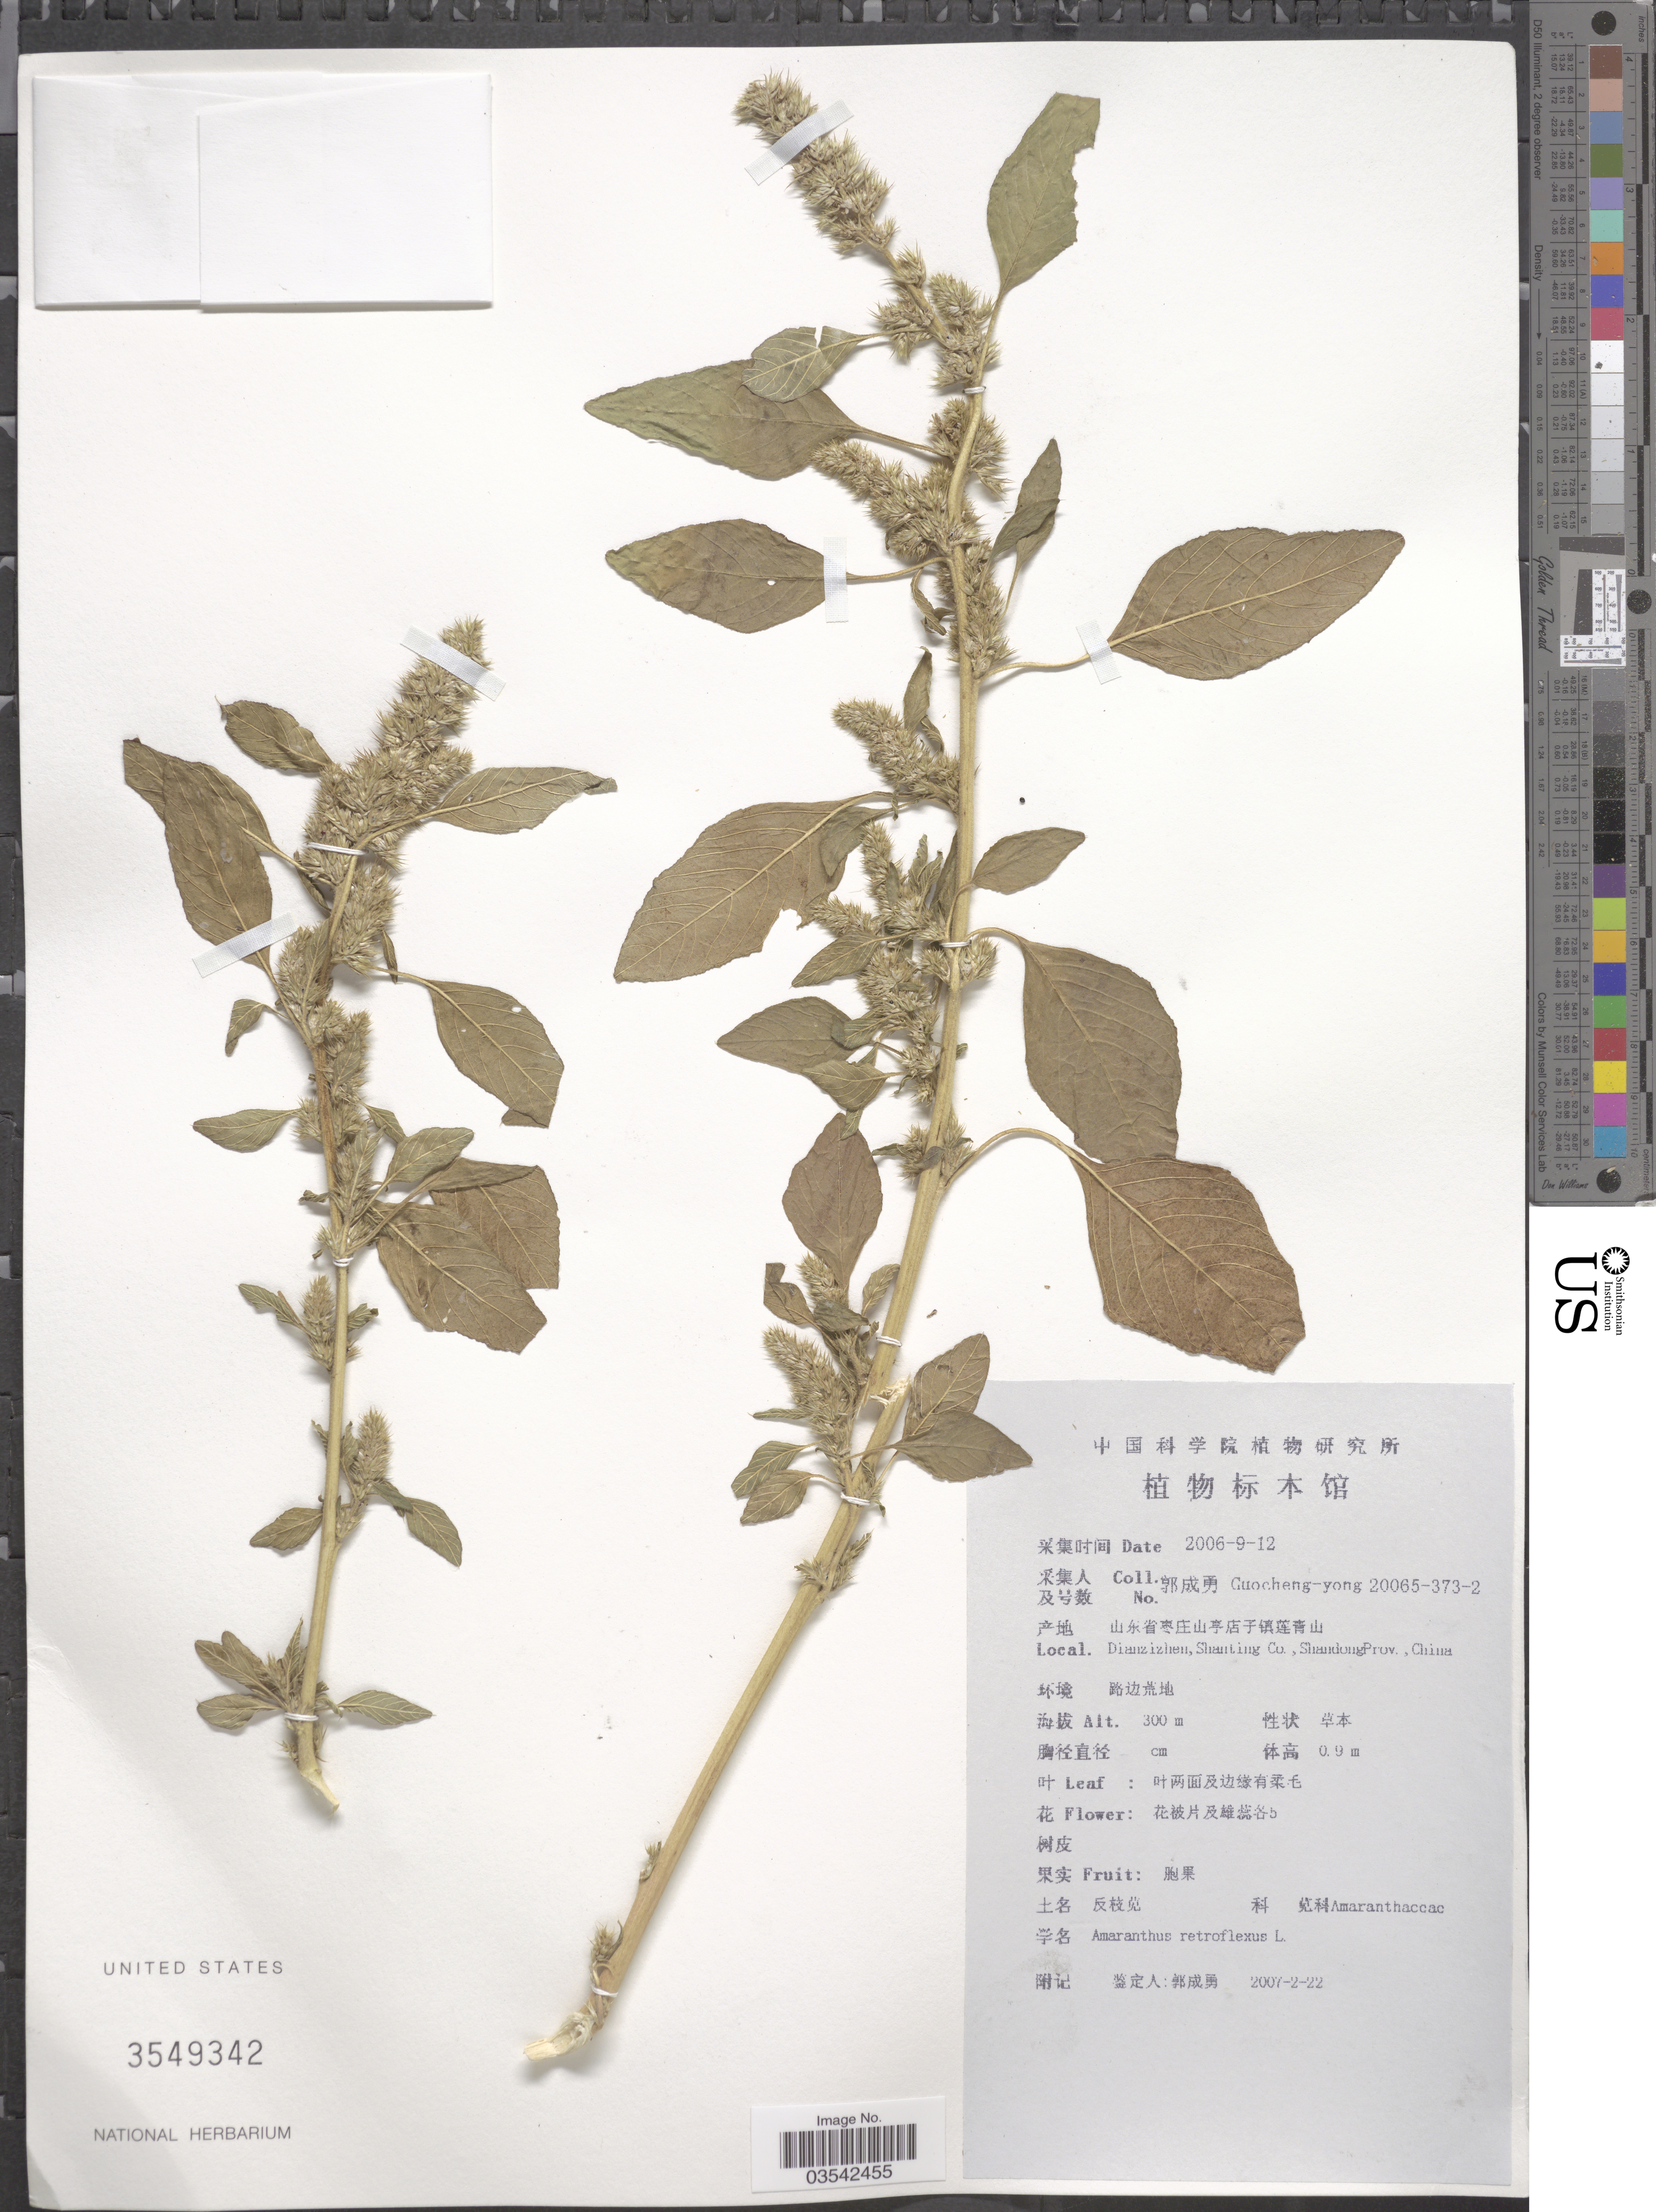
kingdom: Plantae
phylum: Tracheophyta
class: Magnoliopsida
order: Caryophyllales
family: Amaranthaceae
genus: Amaranthus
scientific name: Amaranthus retroflexus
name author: L.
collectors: Guo cheng-yong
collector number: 20065-373-2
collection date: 2006-09-12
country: China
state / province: Shandong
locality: Dianzizhen, Shanting Co.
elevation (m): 300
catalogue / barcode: US 3549342